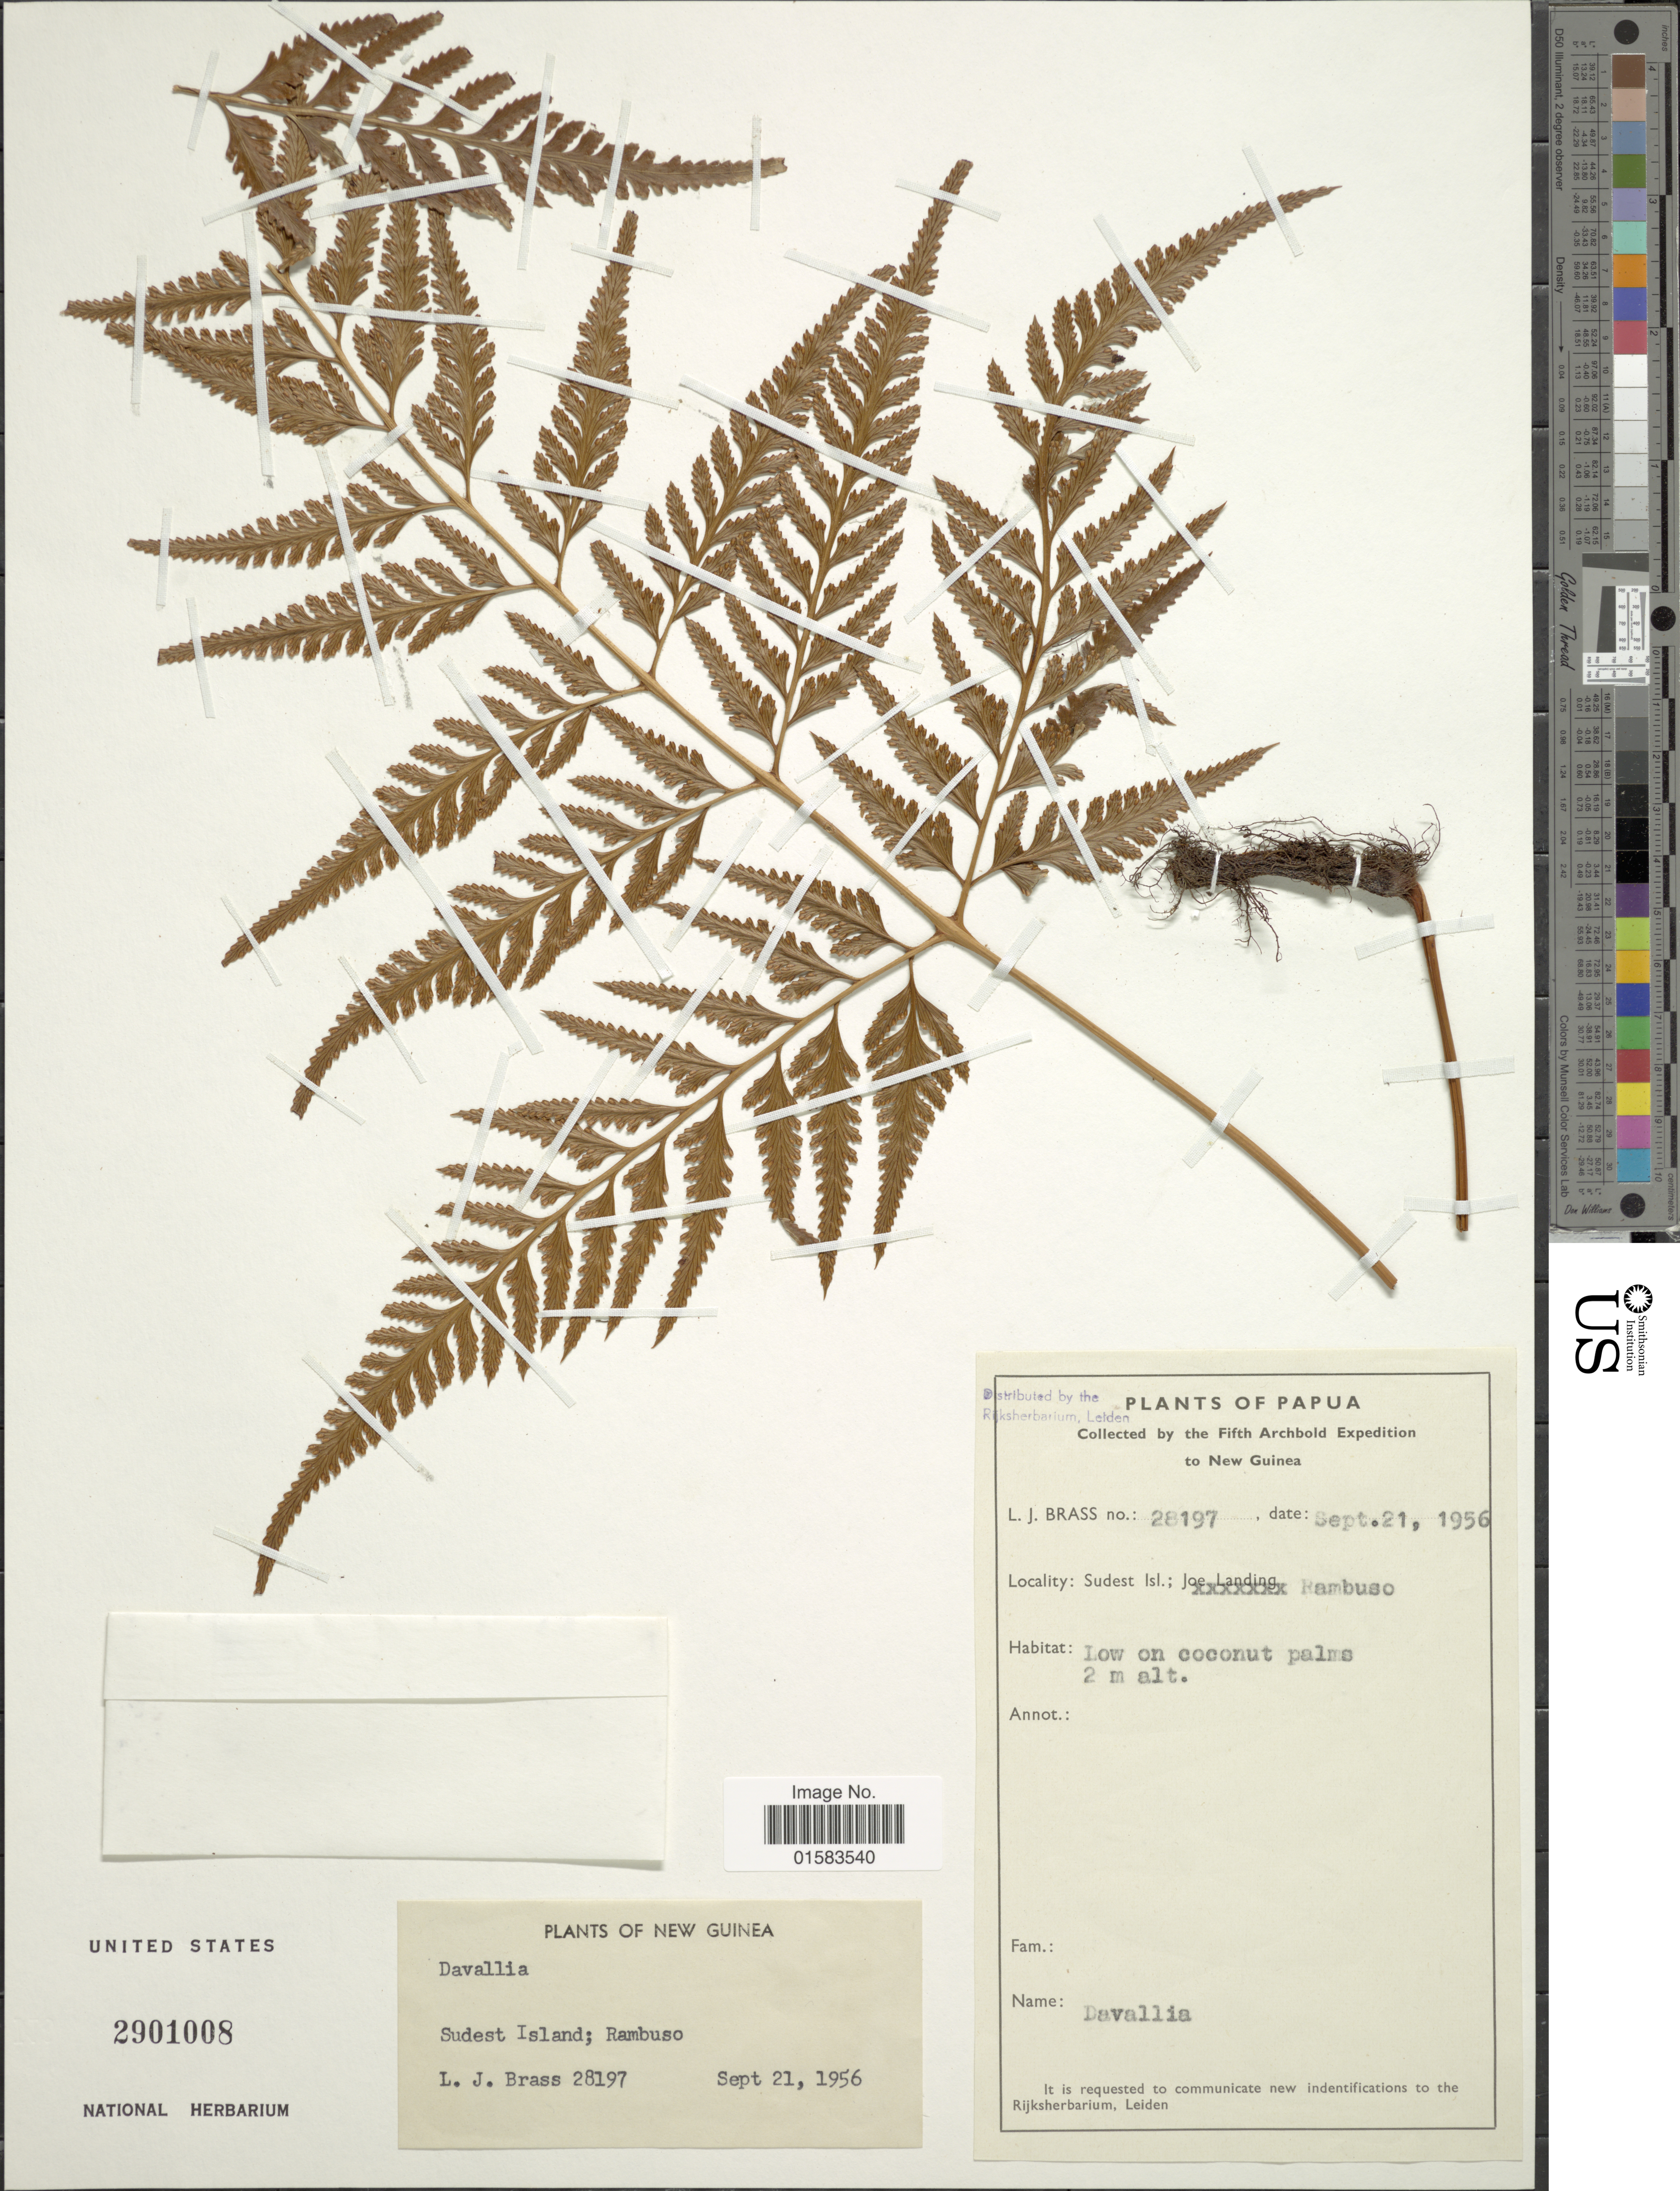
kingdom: Plantae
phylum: Tracheophyta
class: Polypodiopsida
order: Polypodiales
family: Davalliaceae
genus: Davallia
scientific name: Davallia sp.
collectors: L. J. Brass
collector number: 28197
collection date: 1956-09-21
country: Papua New Guinea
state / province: Milne Bay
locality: Sudest Isl., Pambuso [interpreted]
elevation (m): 2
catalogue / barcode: US 2901008